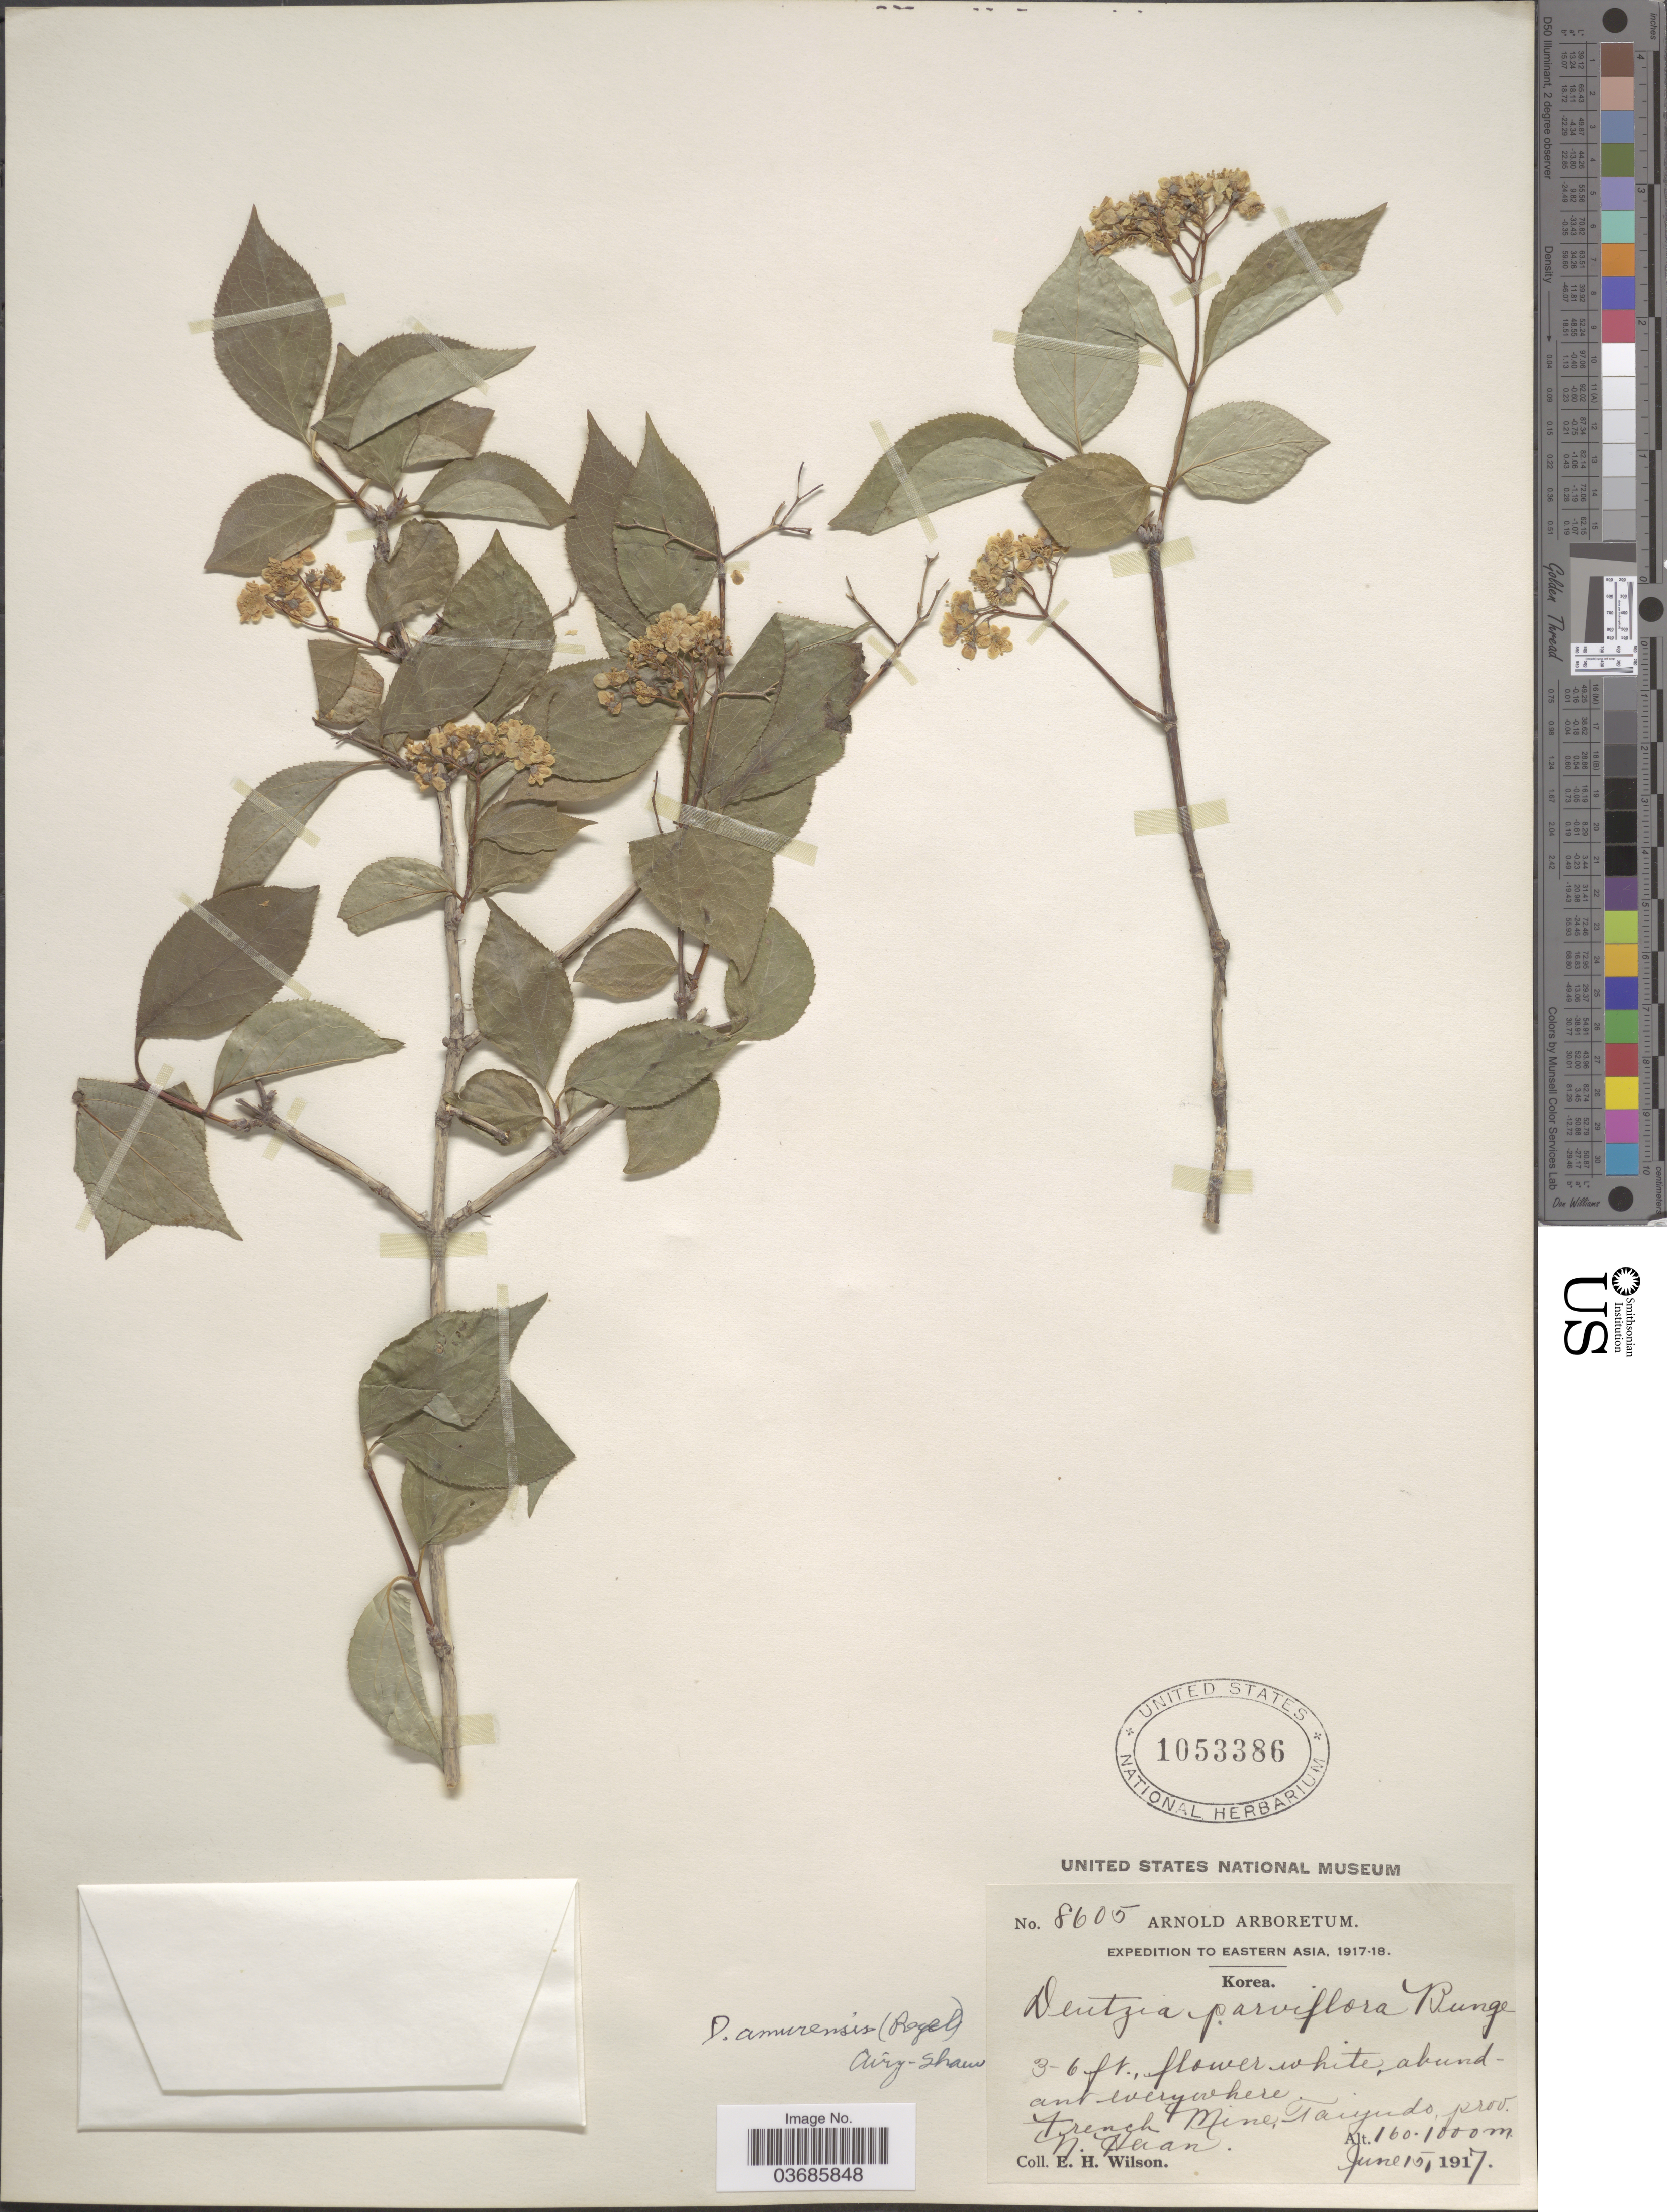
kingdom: Plantae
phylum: Tracheophyta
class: Magnoliopsida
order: Cornales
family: Hydrangeaceae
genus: Deutzia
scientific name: Deutzia amurensis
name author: (Regel) Airy Shaw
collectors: E. Wilson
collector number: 8605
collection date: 1917-06-15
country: North Korea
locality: Expedition to Eastern Asia, 1917-18. French Mine, Taiyudo, prov. N. Heian.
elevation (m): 160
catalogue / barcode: US 1053386